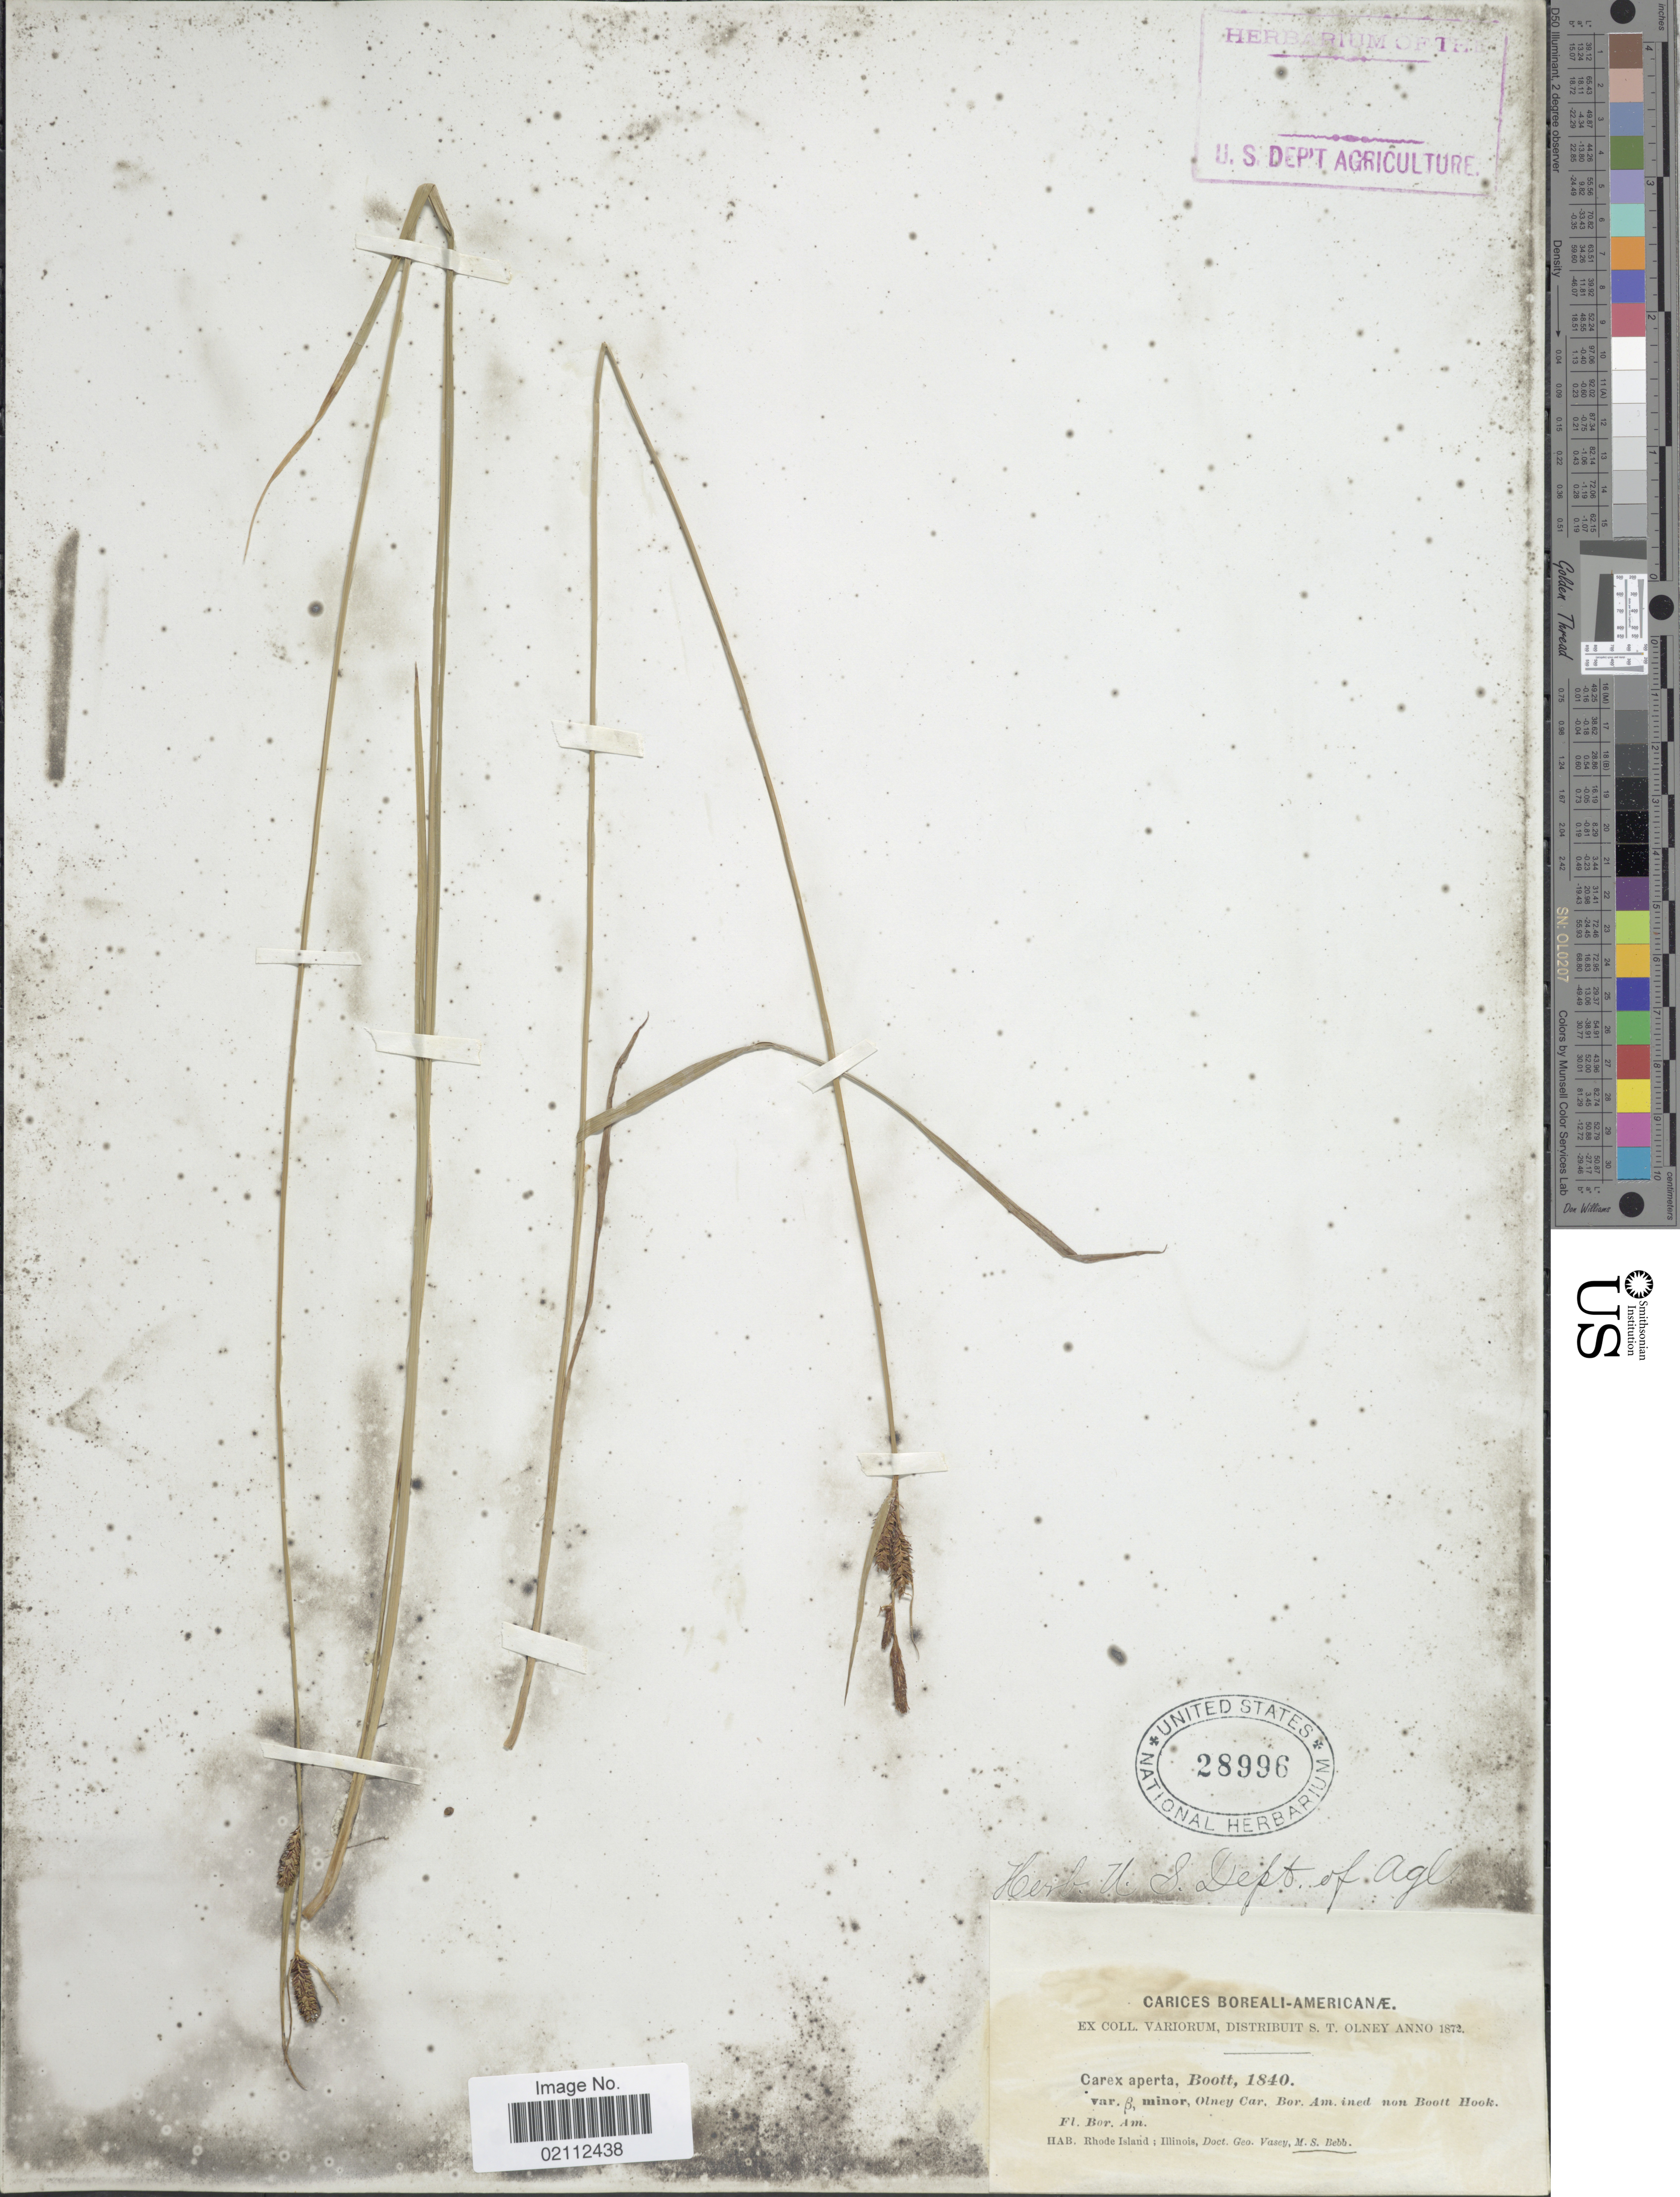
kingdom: Plantae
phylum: Tracheophyta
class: Liliopsida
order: Poales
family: Cyperaceae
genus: Carex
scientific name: Carex haydenii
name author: Dewey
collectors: G. Vasey & M. Bebb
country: United States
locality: Rhode Island; Illinois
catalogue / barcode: US 28996